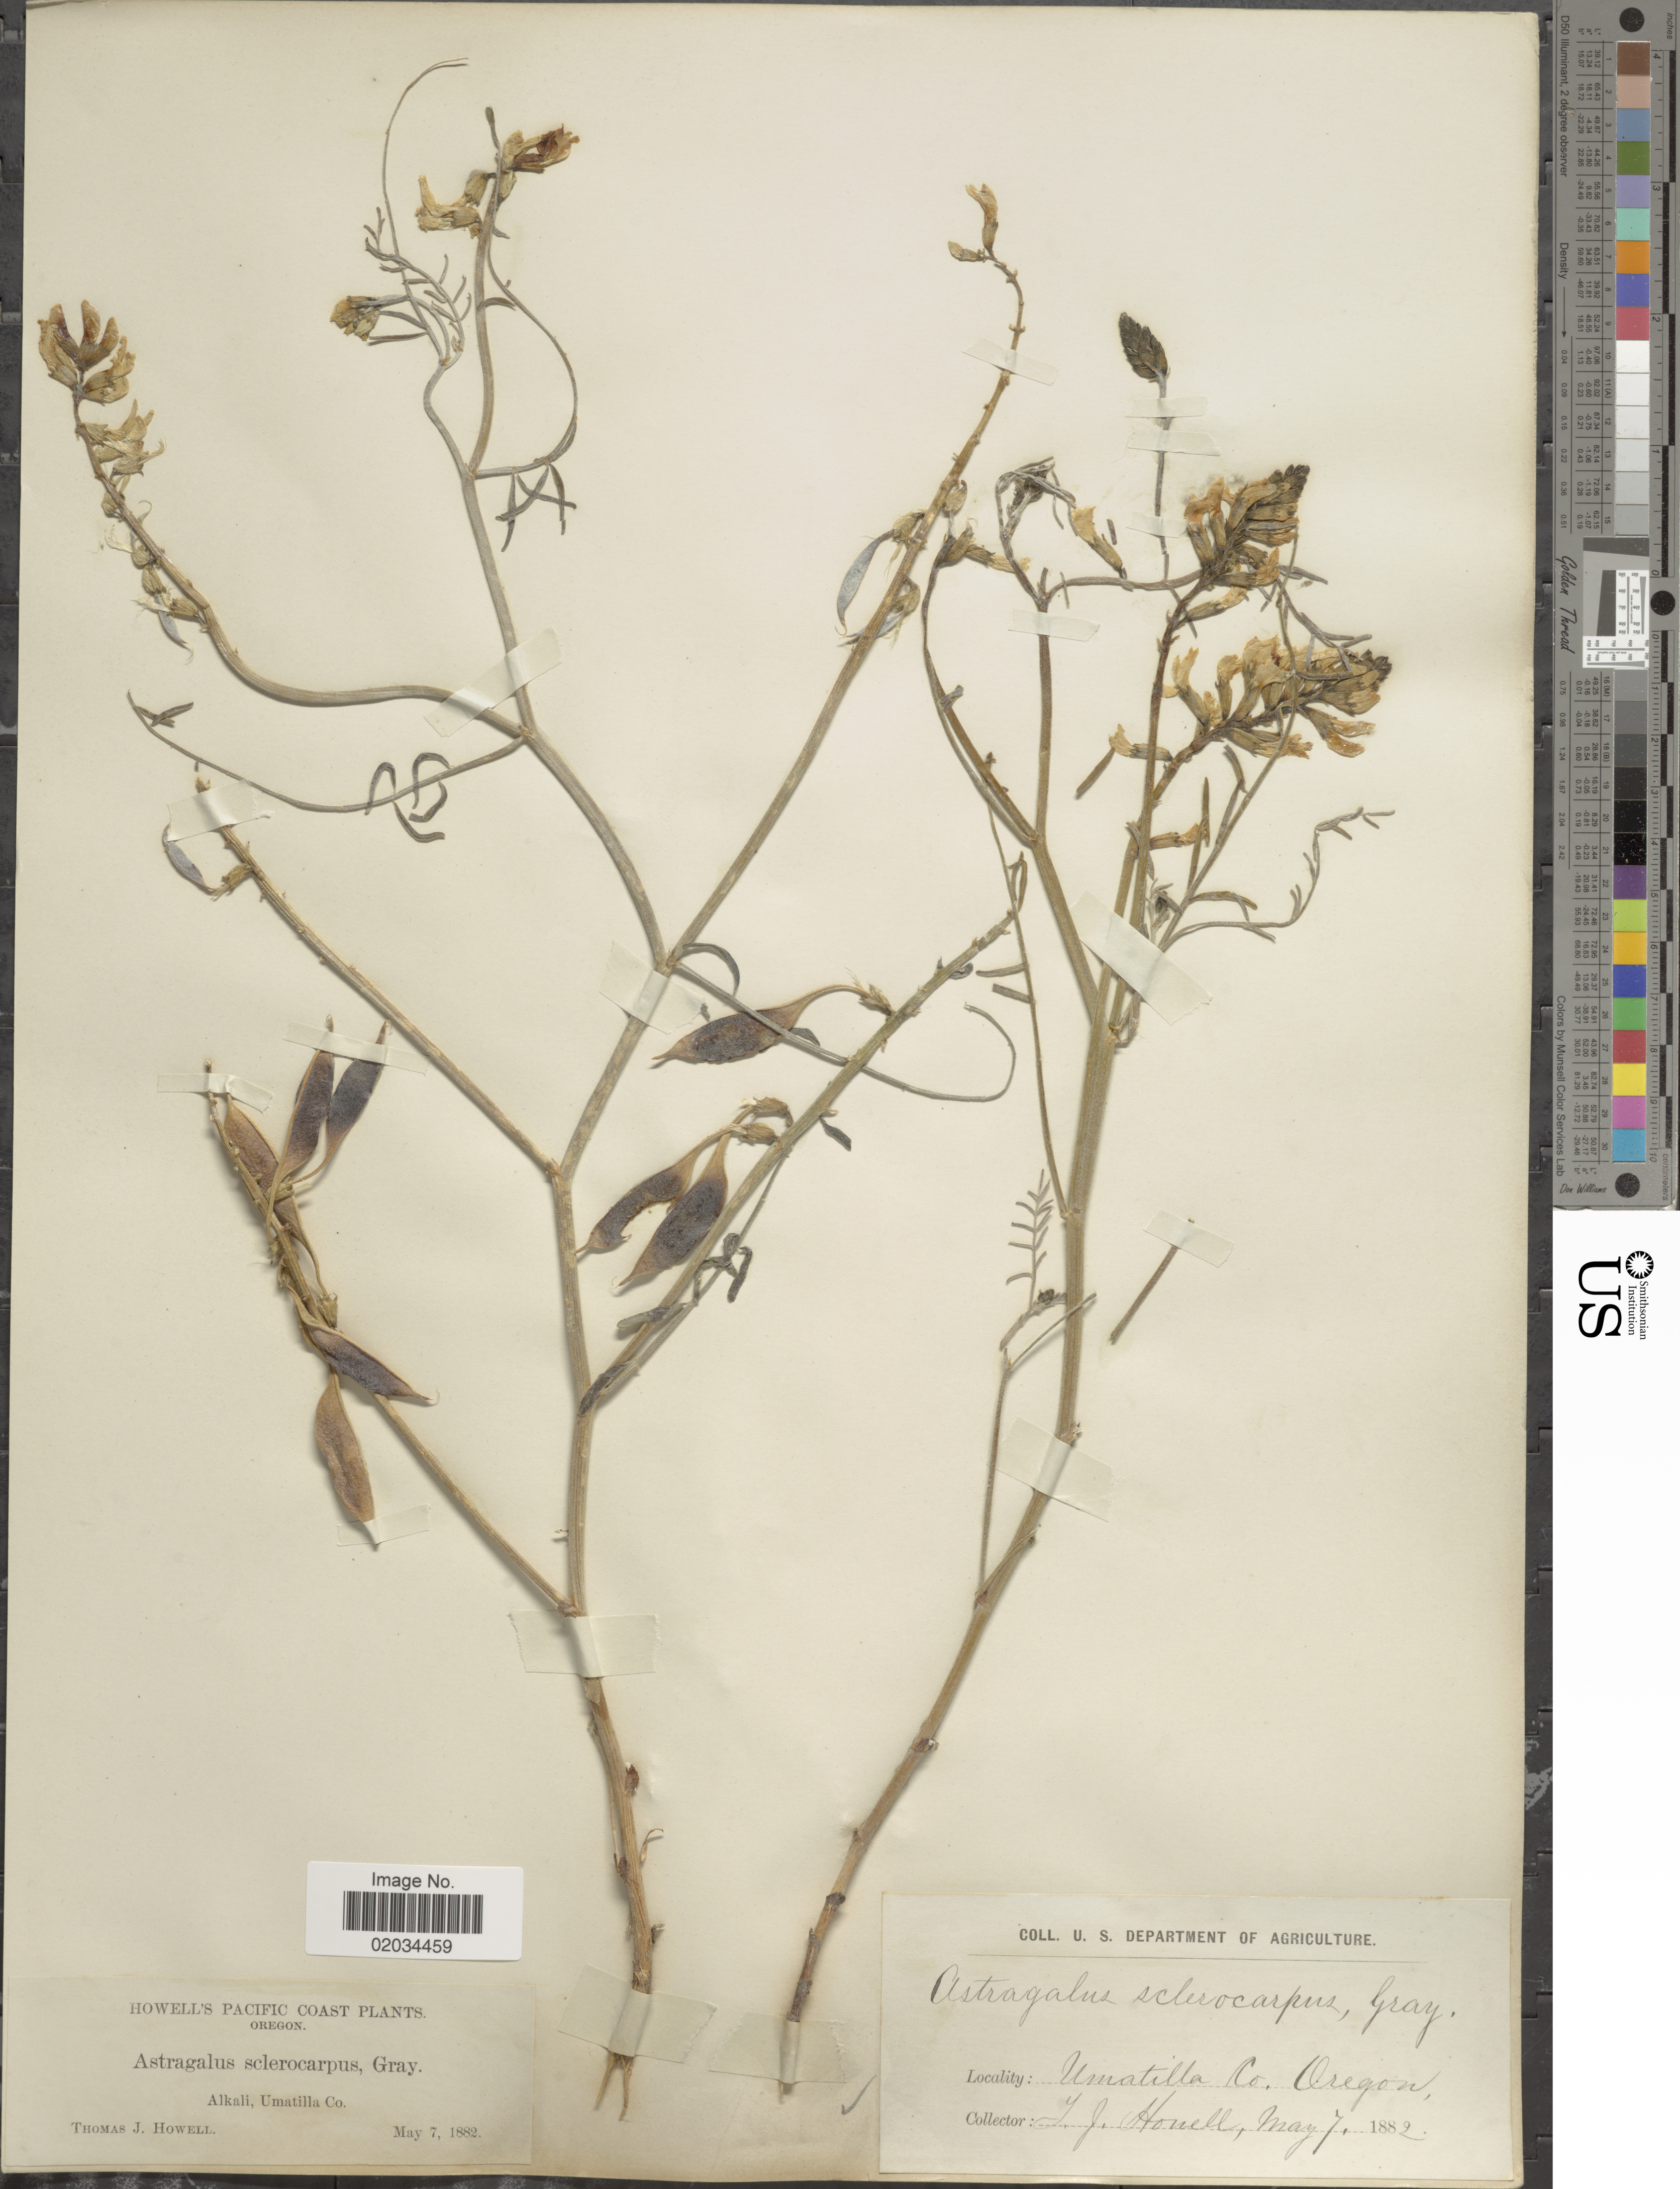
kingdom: Plantae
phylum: Tracheophyta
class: Magnoliopsida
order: Fabales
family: Fabaceae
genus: Astragalus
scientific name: Astragalus sclerocarpus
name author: A. Gray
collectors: T. J. Howell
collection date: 1882-05-07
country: United States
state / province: Oregon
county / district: Umatilla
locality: Umatilla Co., Alkali, Pacific Coast